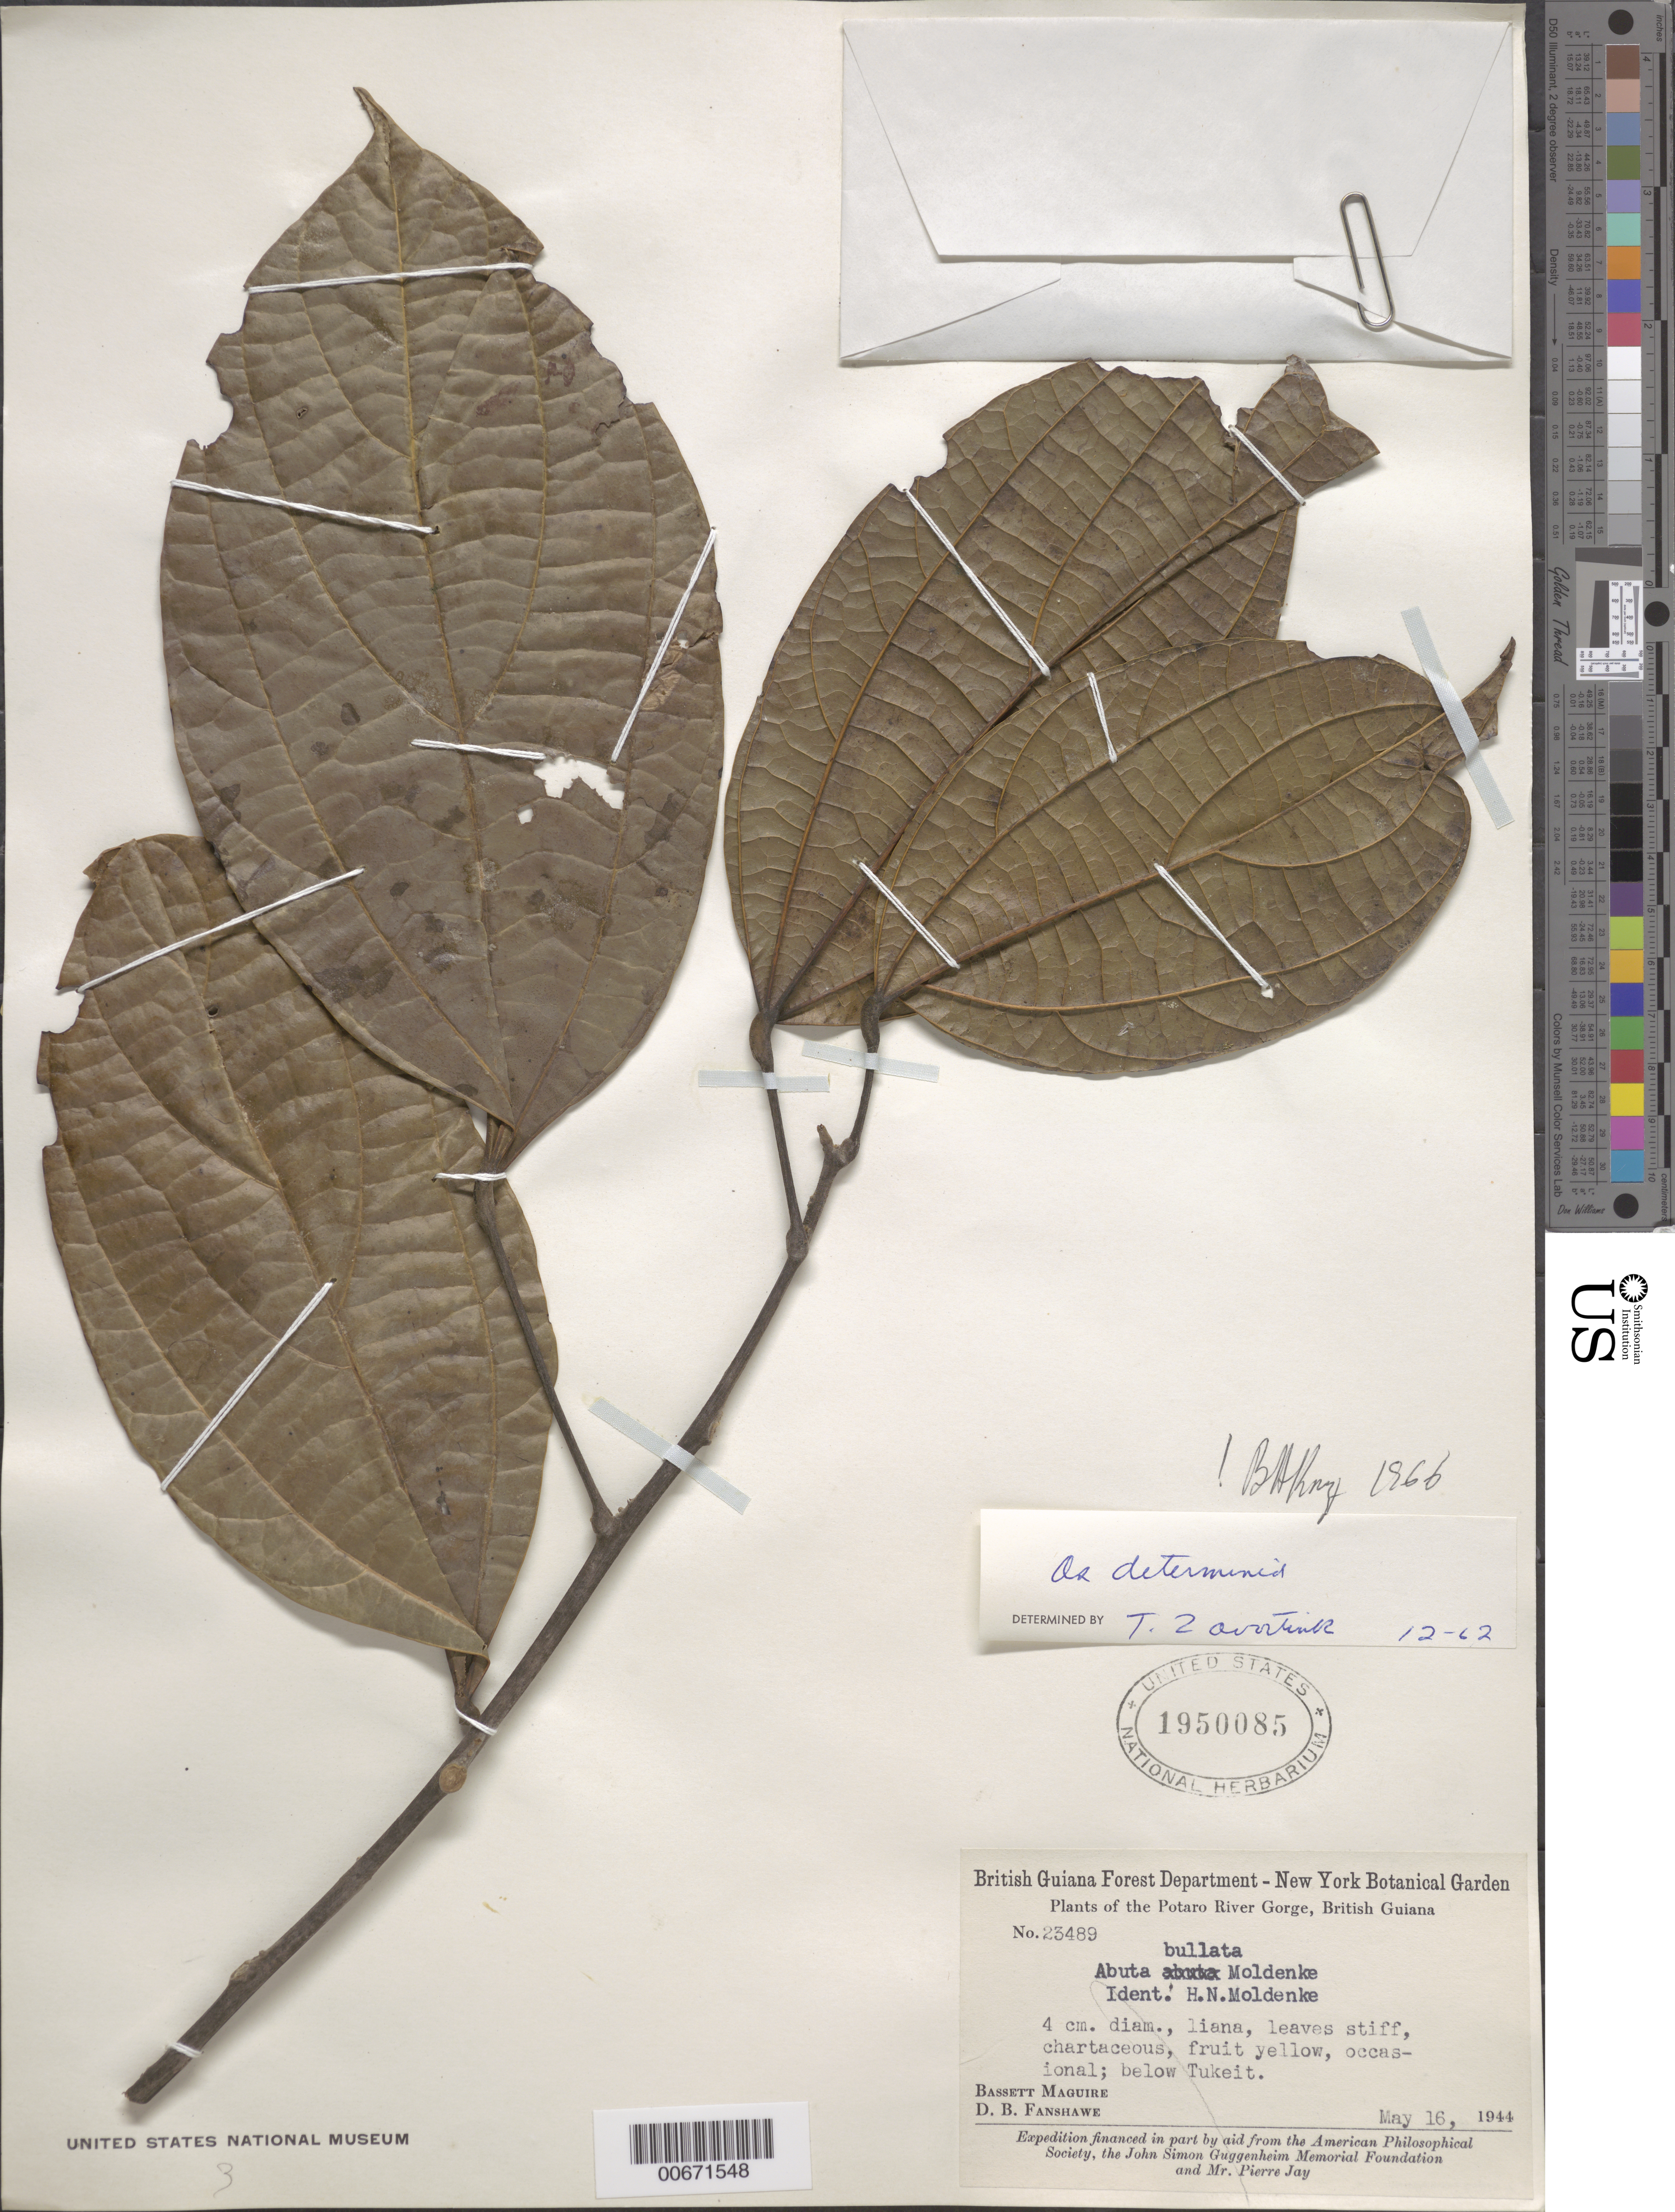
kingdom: Plantae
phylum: Tracheophyta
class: Magnoliopsida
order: Ranunculales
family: Menispermaceae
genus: Abuta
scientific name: Abuta bullata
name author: Moldenke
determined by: Zavortink, J. E.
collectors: B. Maguire & D. B. Fanshawe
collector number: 23489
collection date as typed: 16-May-44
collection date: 1944-05-16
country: Guyana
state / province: Potaro-Siparuni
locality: Potaro River Gorge, below Tukeit, base of Kaieteur escarpment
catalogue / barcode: US 1950085